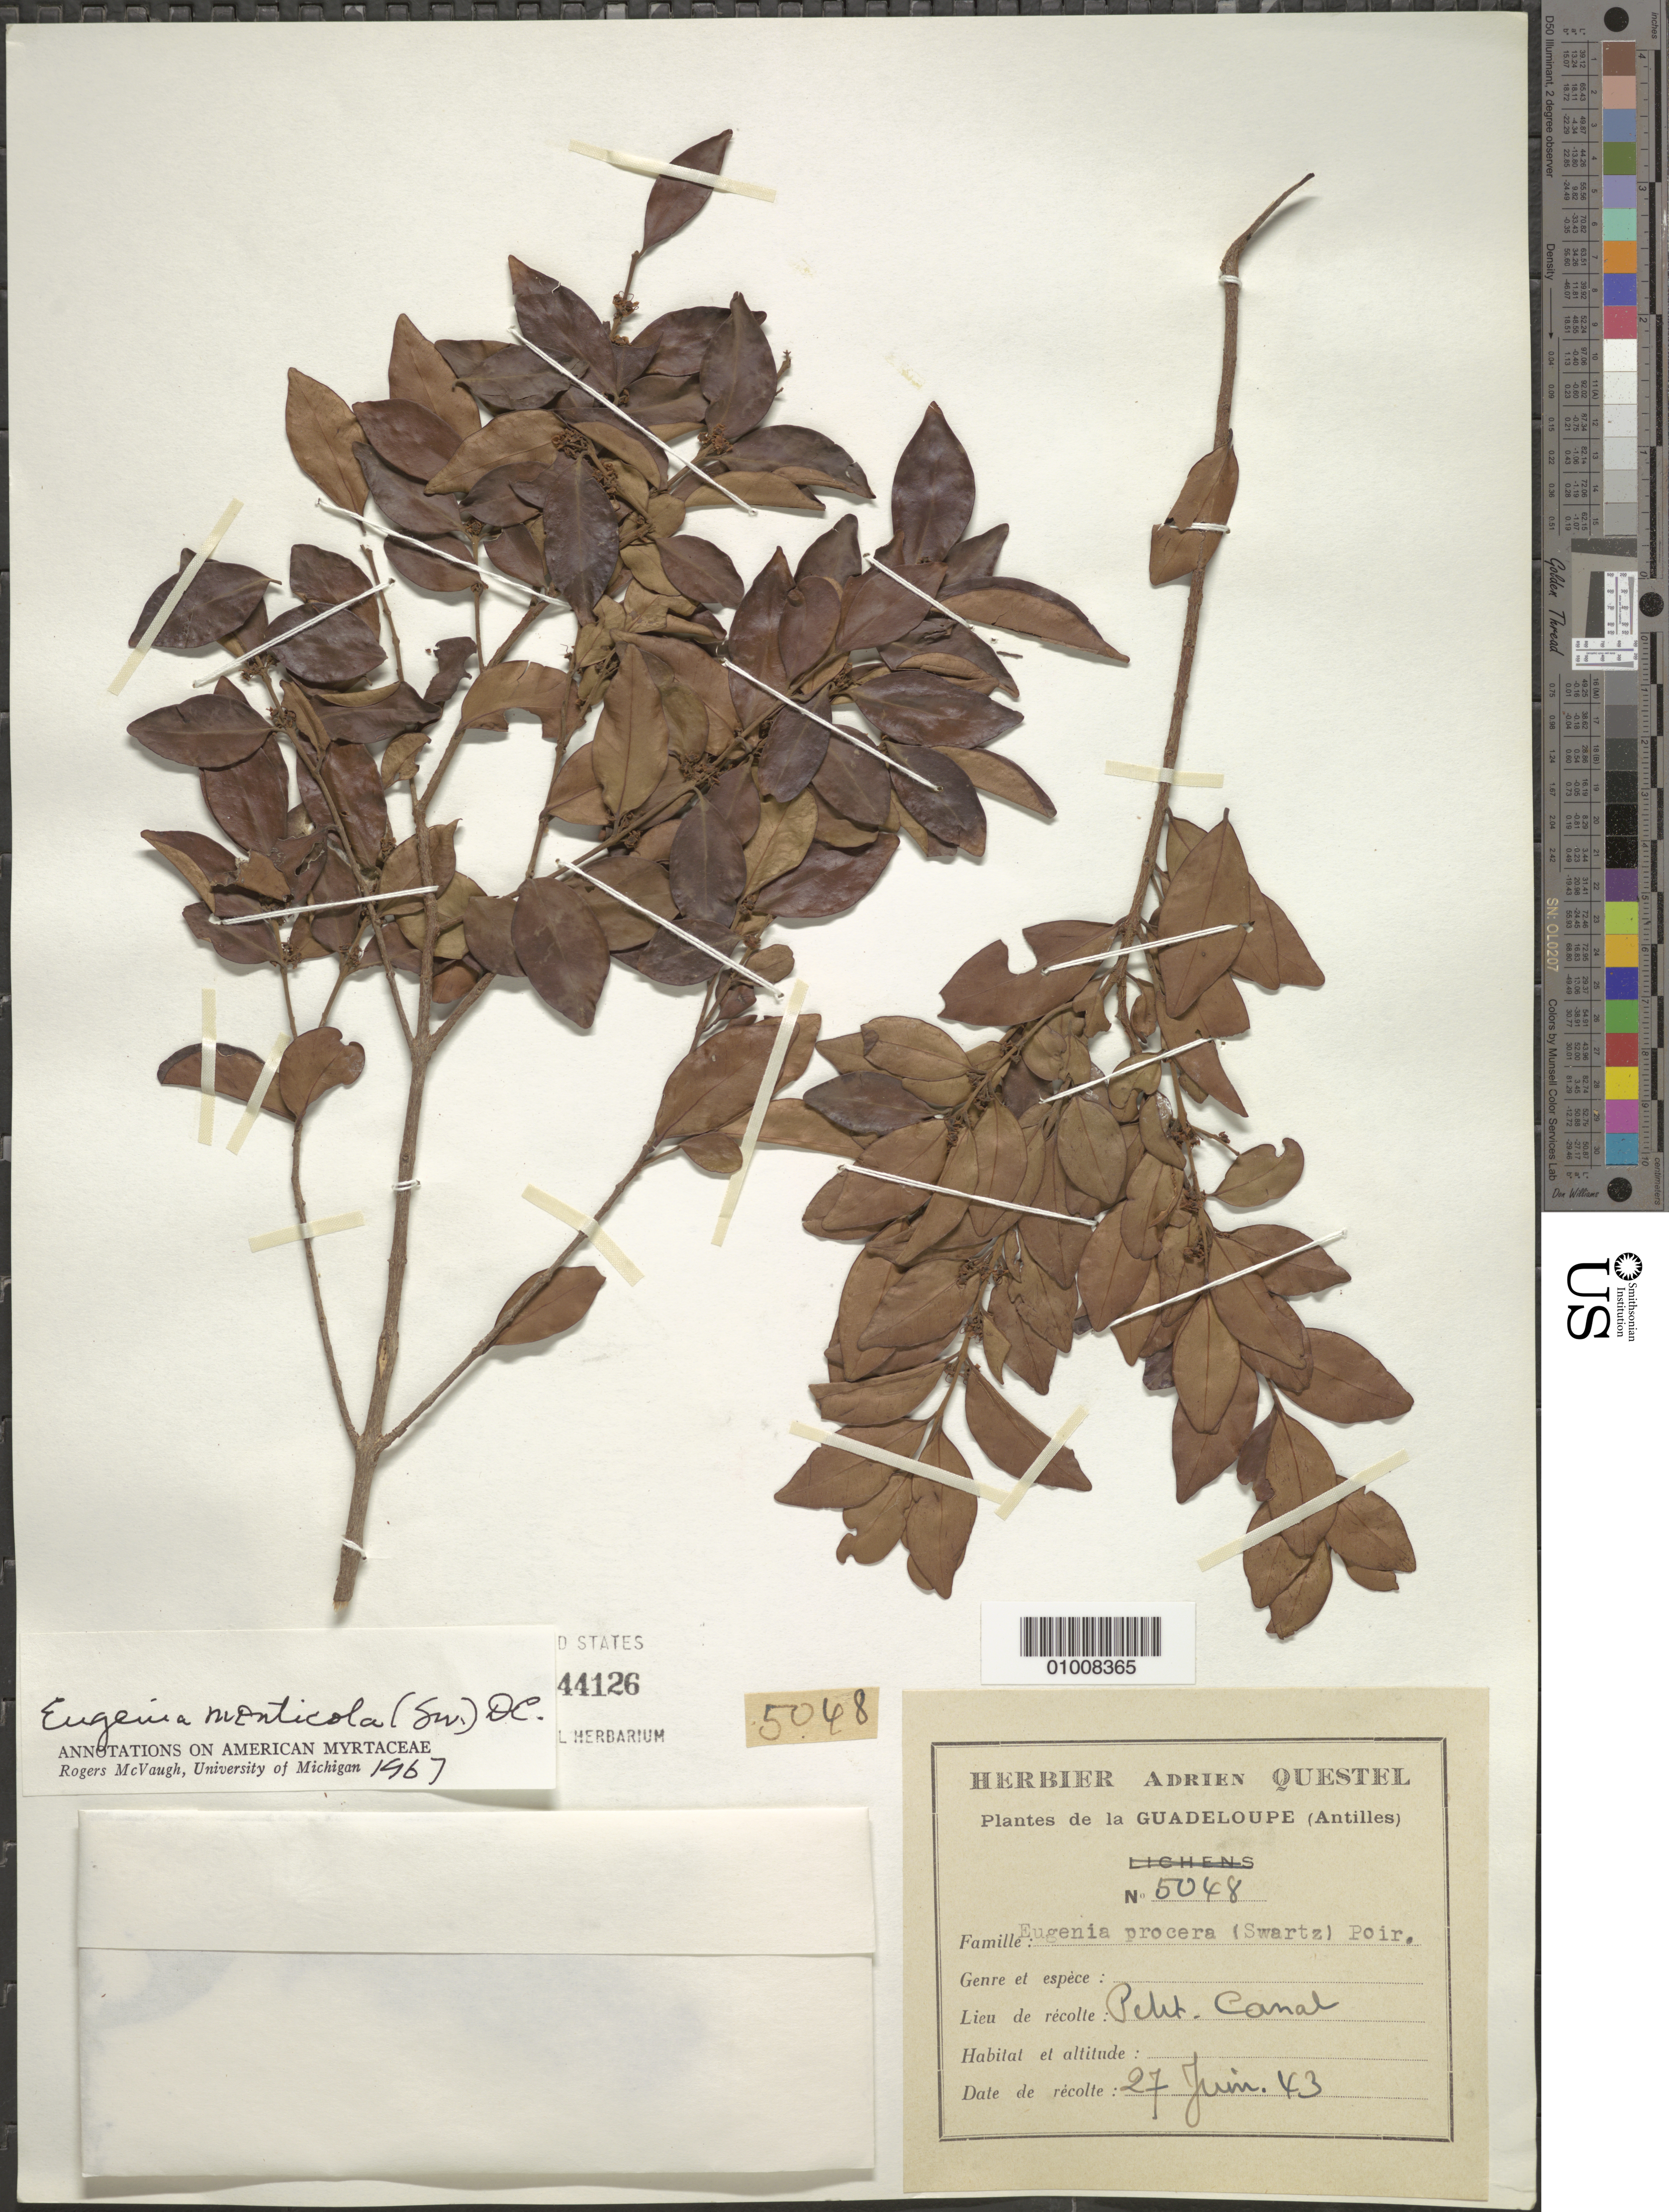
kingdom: Plantae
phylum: Tracheophyta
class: Magnoliopsida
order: Myrtales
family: Myrtaceae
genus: Eugenia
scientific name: Eugenia monticola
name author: (Sw.) DC.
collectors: A. Questel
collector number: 5048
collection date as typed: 27 Jun 1943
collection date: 1943-06-27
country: Guadeloupe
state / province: Grande-Terre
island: Grande Terre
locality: Petit Canal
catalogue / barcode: US 2444126